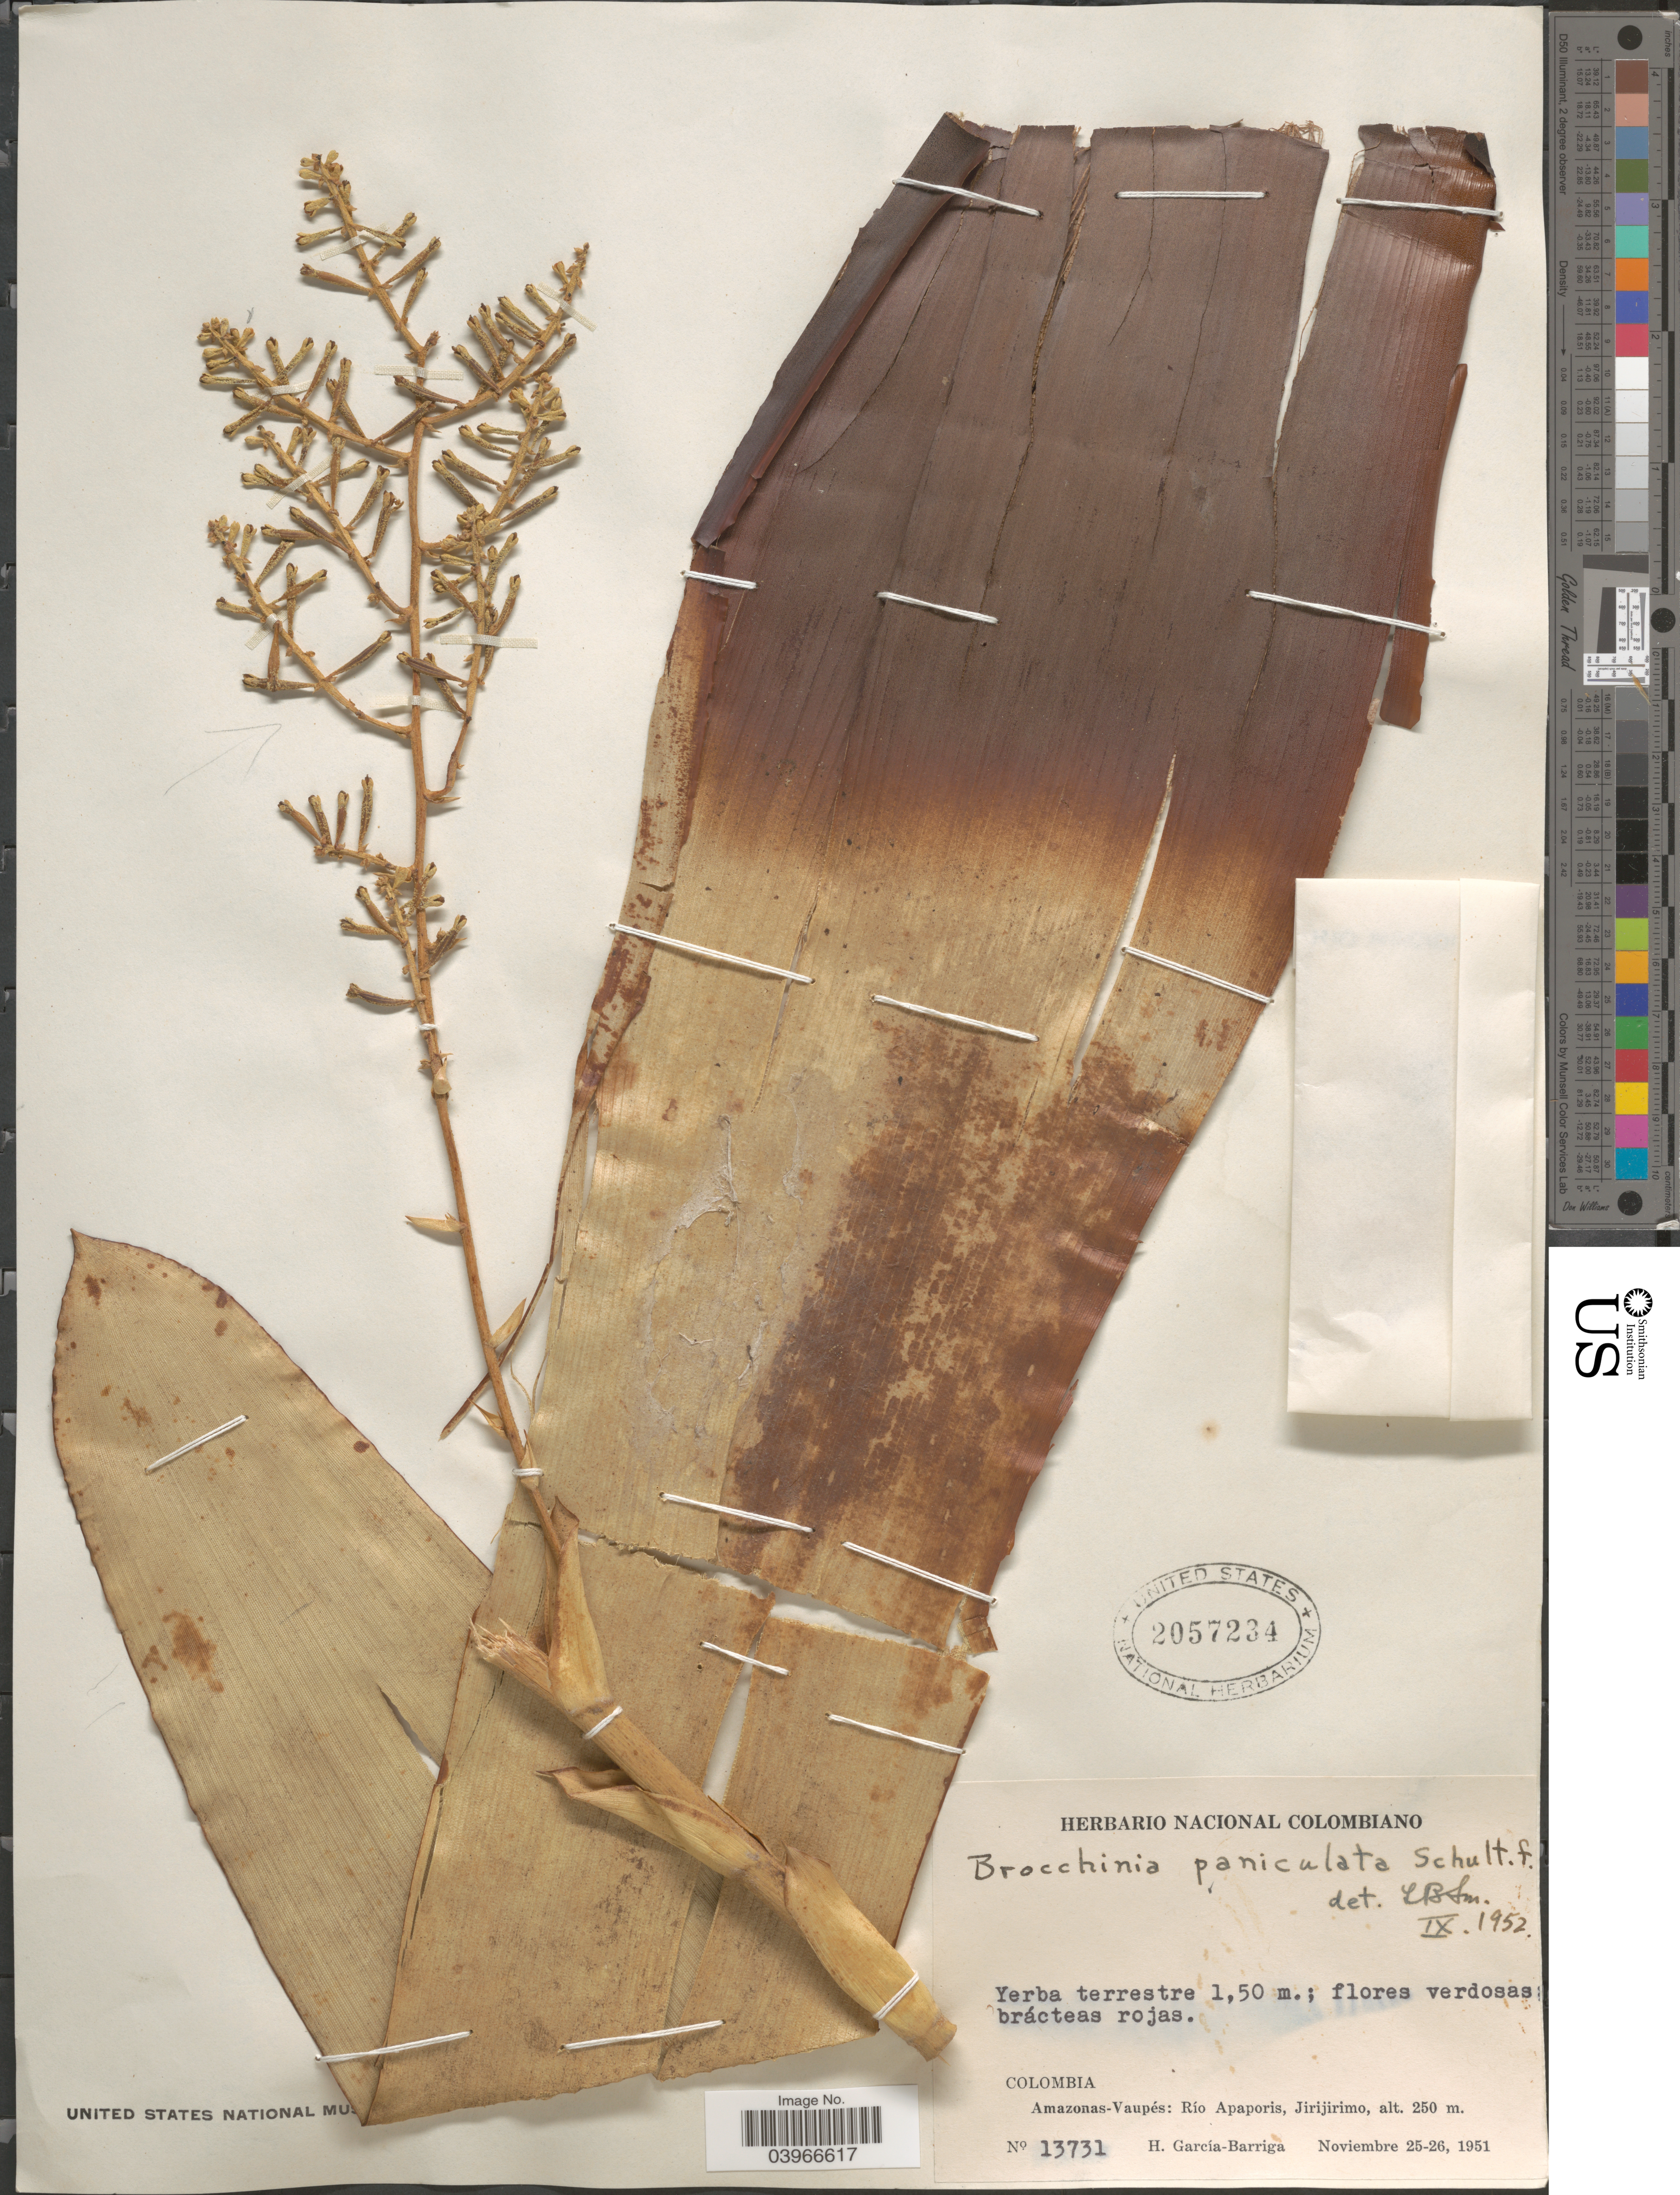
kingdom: Plantae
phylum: Tracheophyta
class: Liliopsida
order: Poales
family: Bromeliaceae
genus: Brocchinia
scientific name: Brocchinia paniculata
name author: Schult. f.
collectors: H. García Barriga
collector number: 13731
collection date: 1951-11-25/1951-11-26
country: Colombia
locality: Amazonas-Vaupés: Río Apaporis, Jirijirimo.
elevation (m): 250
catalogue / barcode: US 2057234